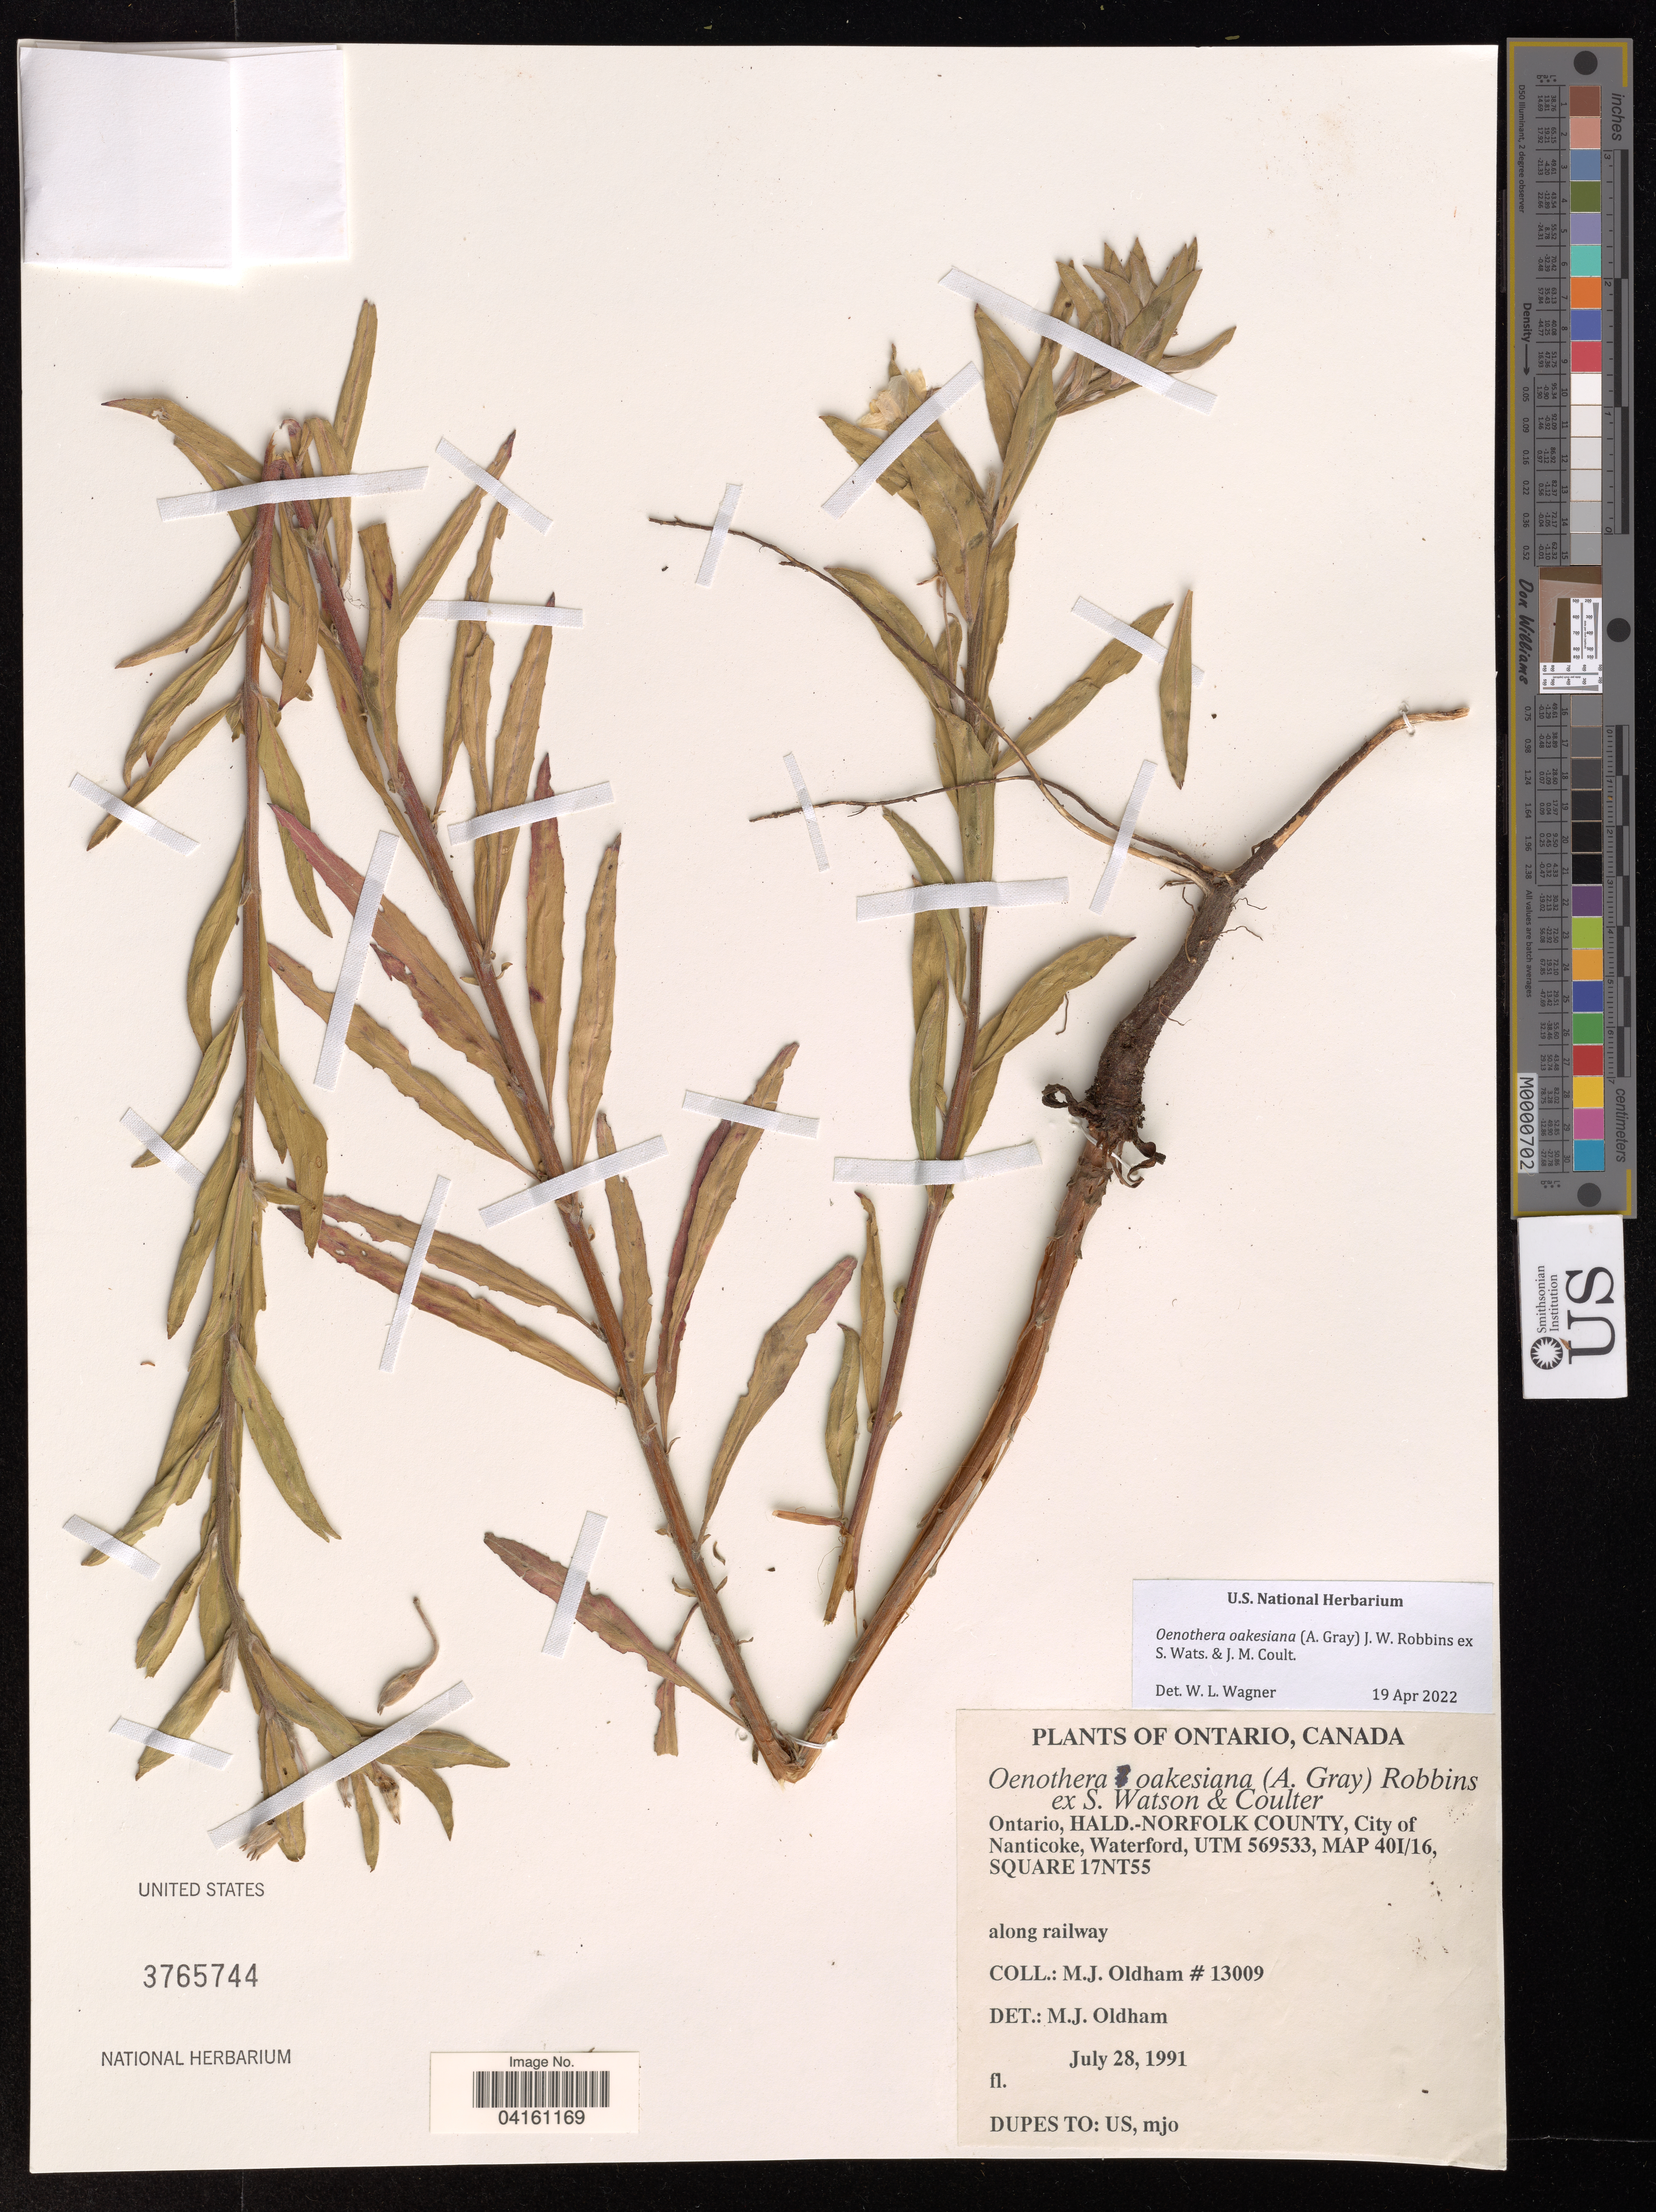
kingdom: Plantae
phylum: Tracheophyta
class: Magnoliopsida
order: Myrtales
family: Onagraceae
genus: Oenothera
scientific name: Oenothera oakesiana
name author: (A. Gray) J.W. Robbins ex S. Watson & J.M. Coult.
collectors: M. Oldham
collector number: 13009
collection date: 1991-07-28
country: Canada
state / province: Ontario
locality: Hald.-Norfolk County, City of Nanticoke, Waterford, UTM 569533, MAP 40I/16, SQUARE 17NT55.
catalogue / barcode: US 3765744